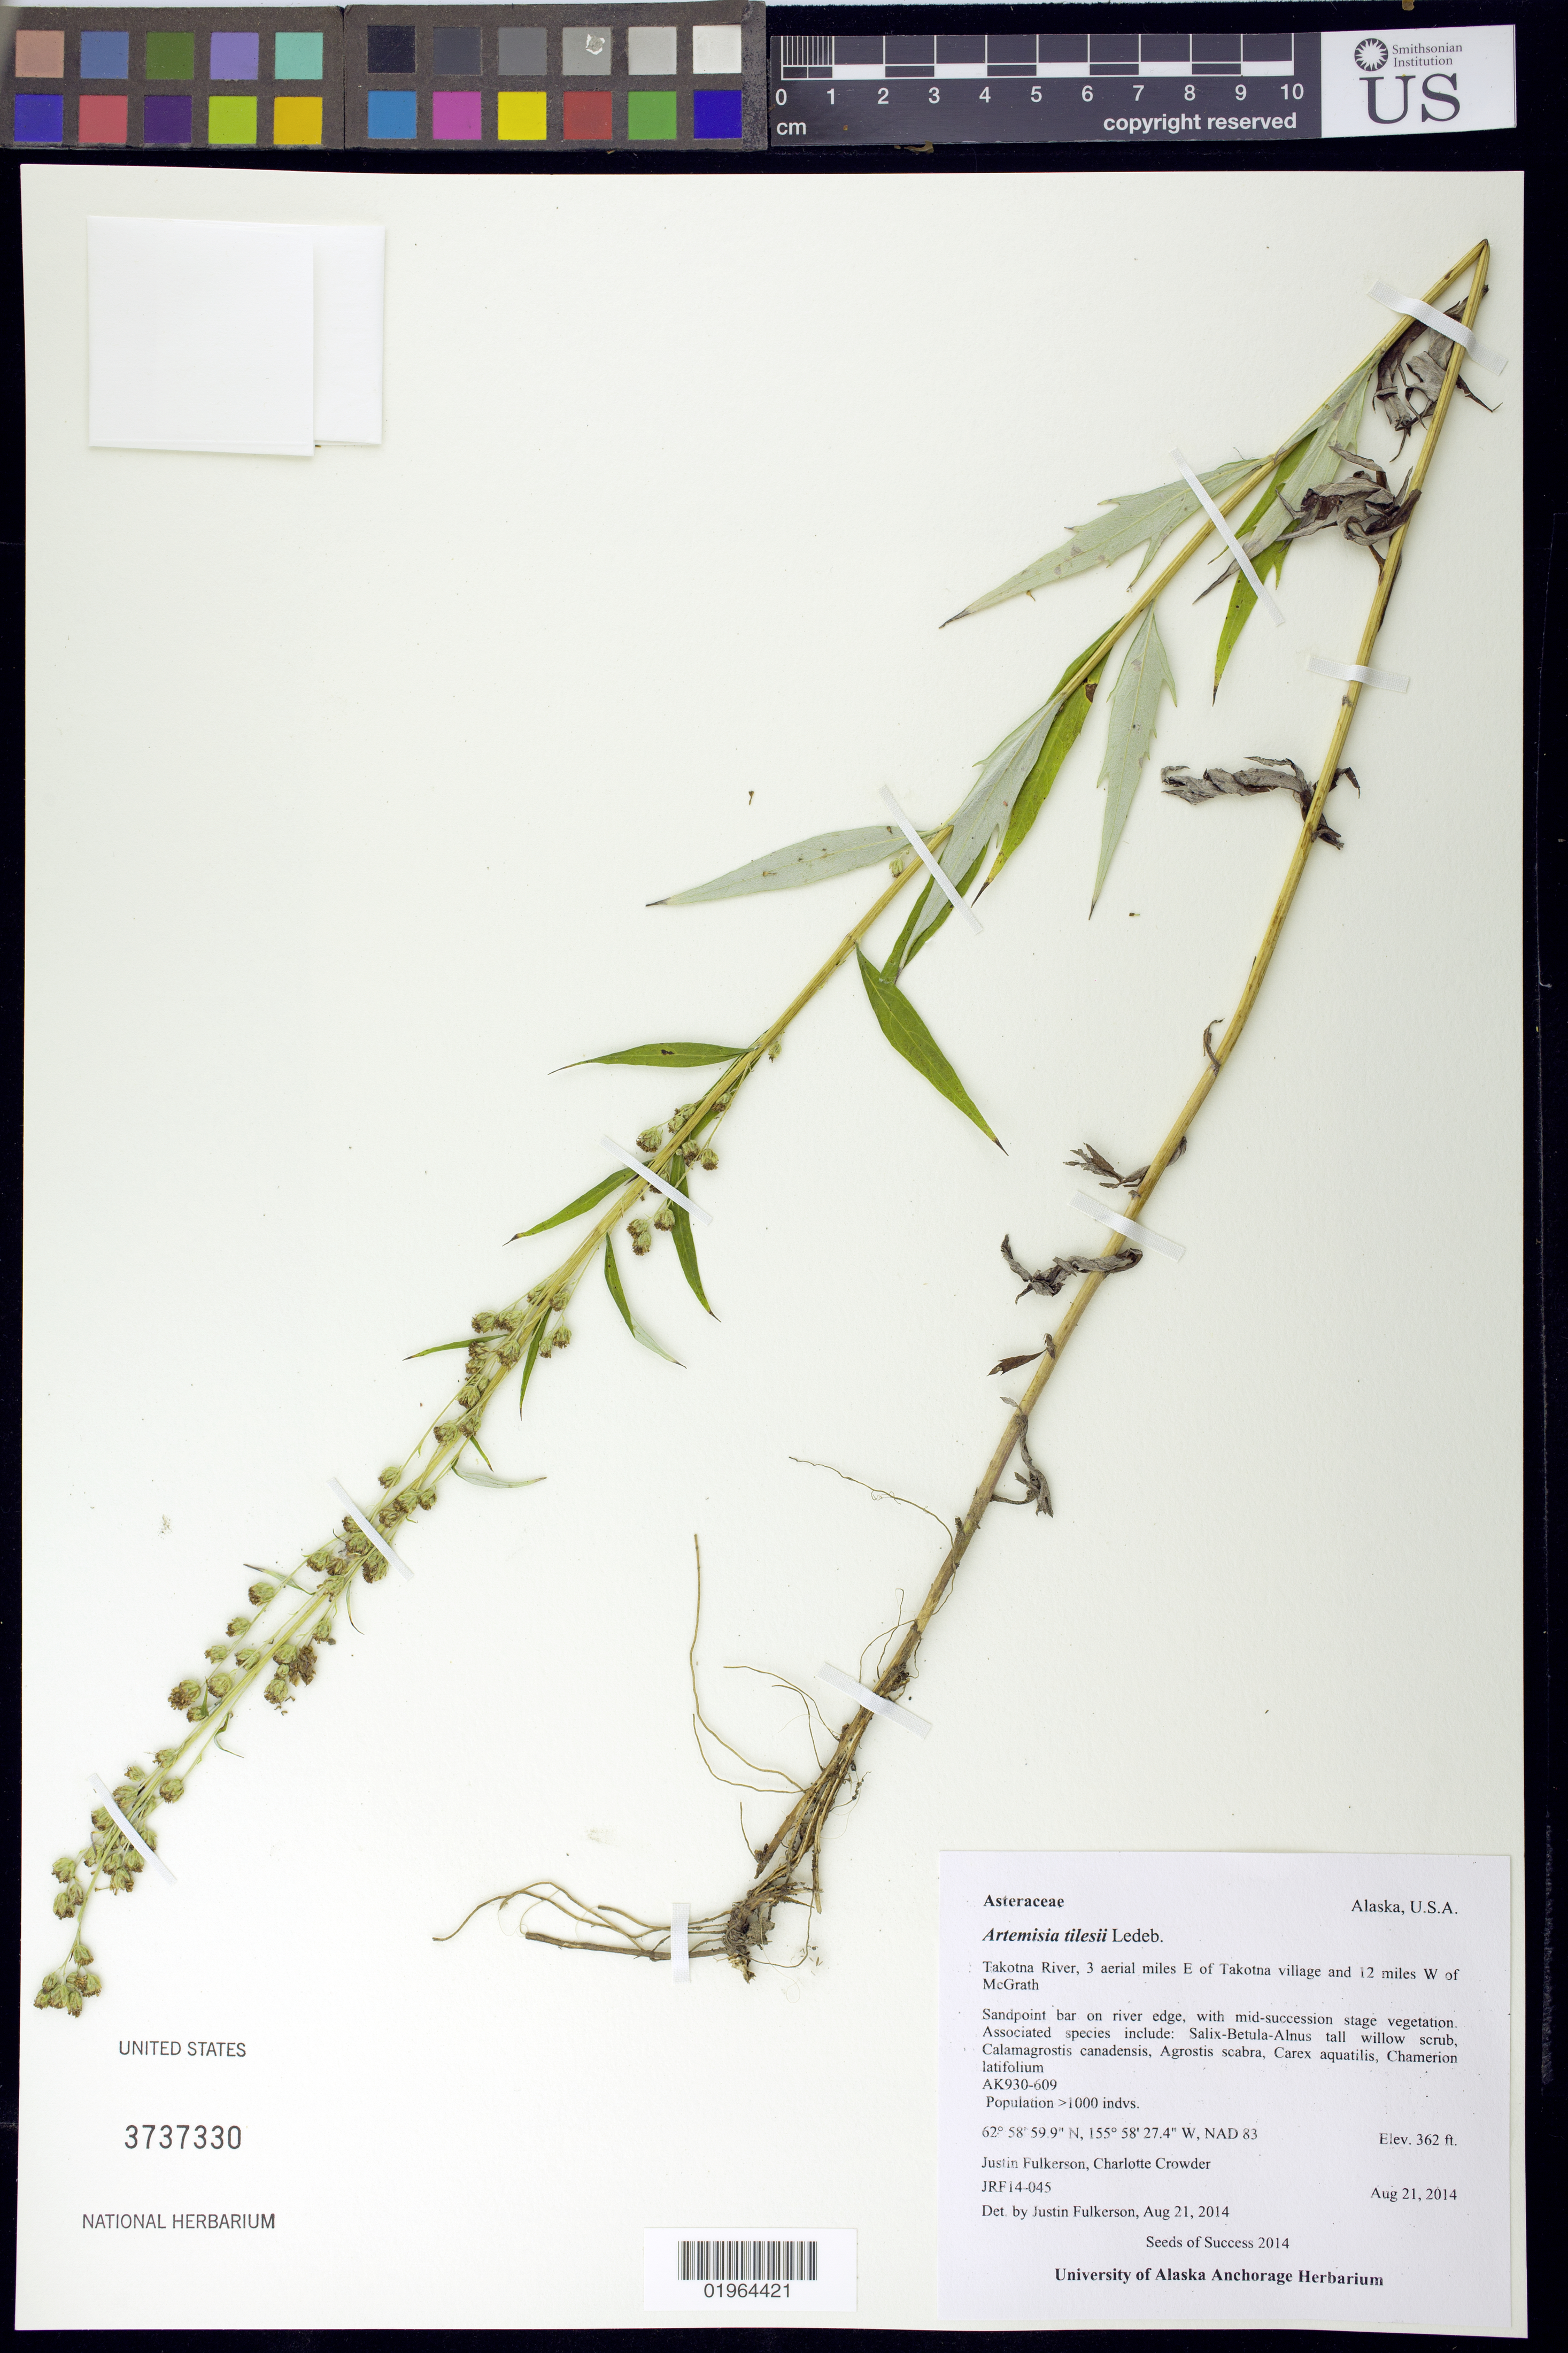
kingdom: Plantae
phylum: Tracheophyta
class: Magnoliopsida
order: Asterales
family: Asteraceae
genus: Artemisia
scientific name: Artemisia tilesii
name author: Ledeb.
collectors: J. Fulkerson & C. Crowder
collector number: JRF14-045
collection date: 2014-08-21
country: United States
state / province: Alaska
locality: Takotna River, 3 aerial miles E of Takotna village and 12 miles W of McGrath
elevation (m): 110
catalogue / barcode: US 3737330